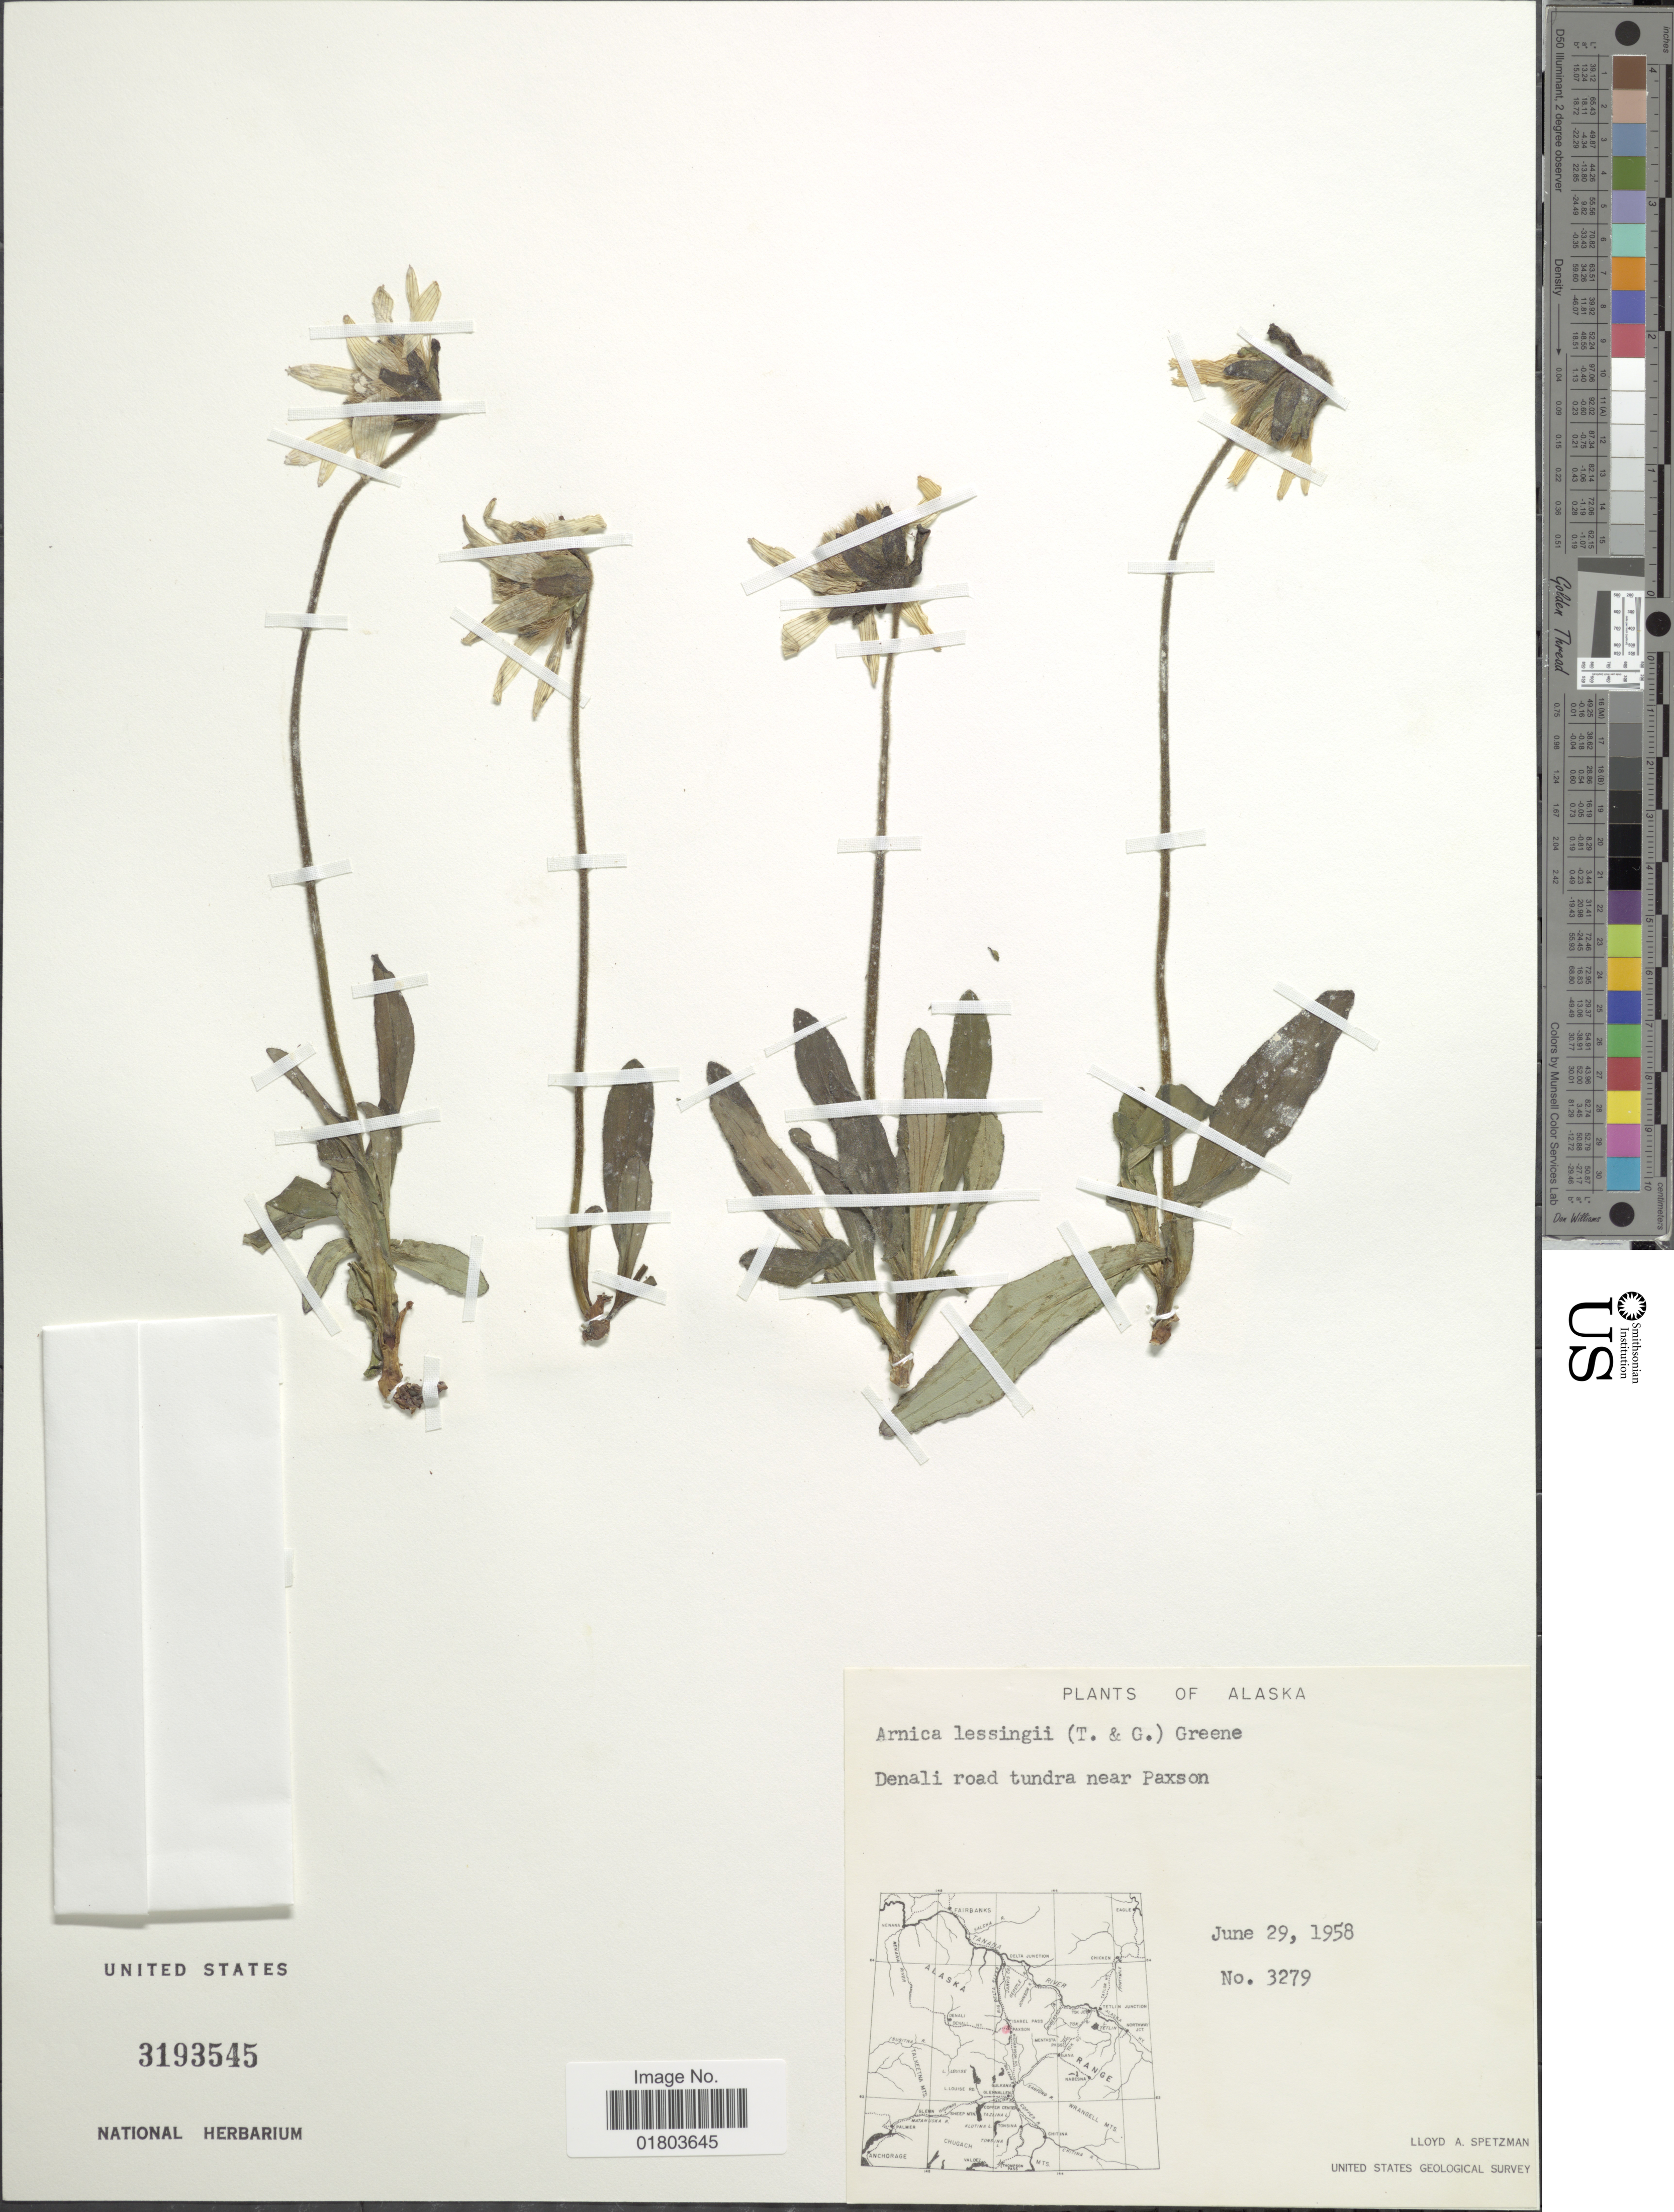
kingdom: Plantae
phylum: Tracheophyta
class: Magnoliopsida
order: Asterales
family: Asteraceae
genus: Arnica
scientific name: Arnica lessingii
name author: (Torr. & A. Gray) Greene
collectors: L. Spetzman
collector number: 3279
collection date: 1958-06-29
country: United States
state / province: Alaska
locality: Denali road tundra near paxson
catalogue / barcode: US 3193545